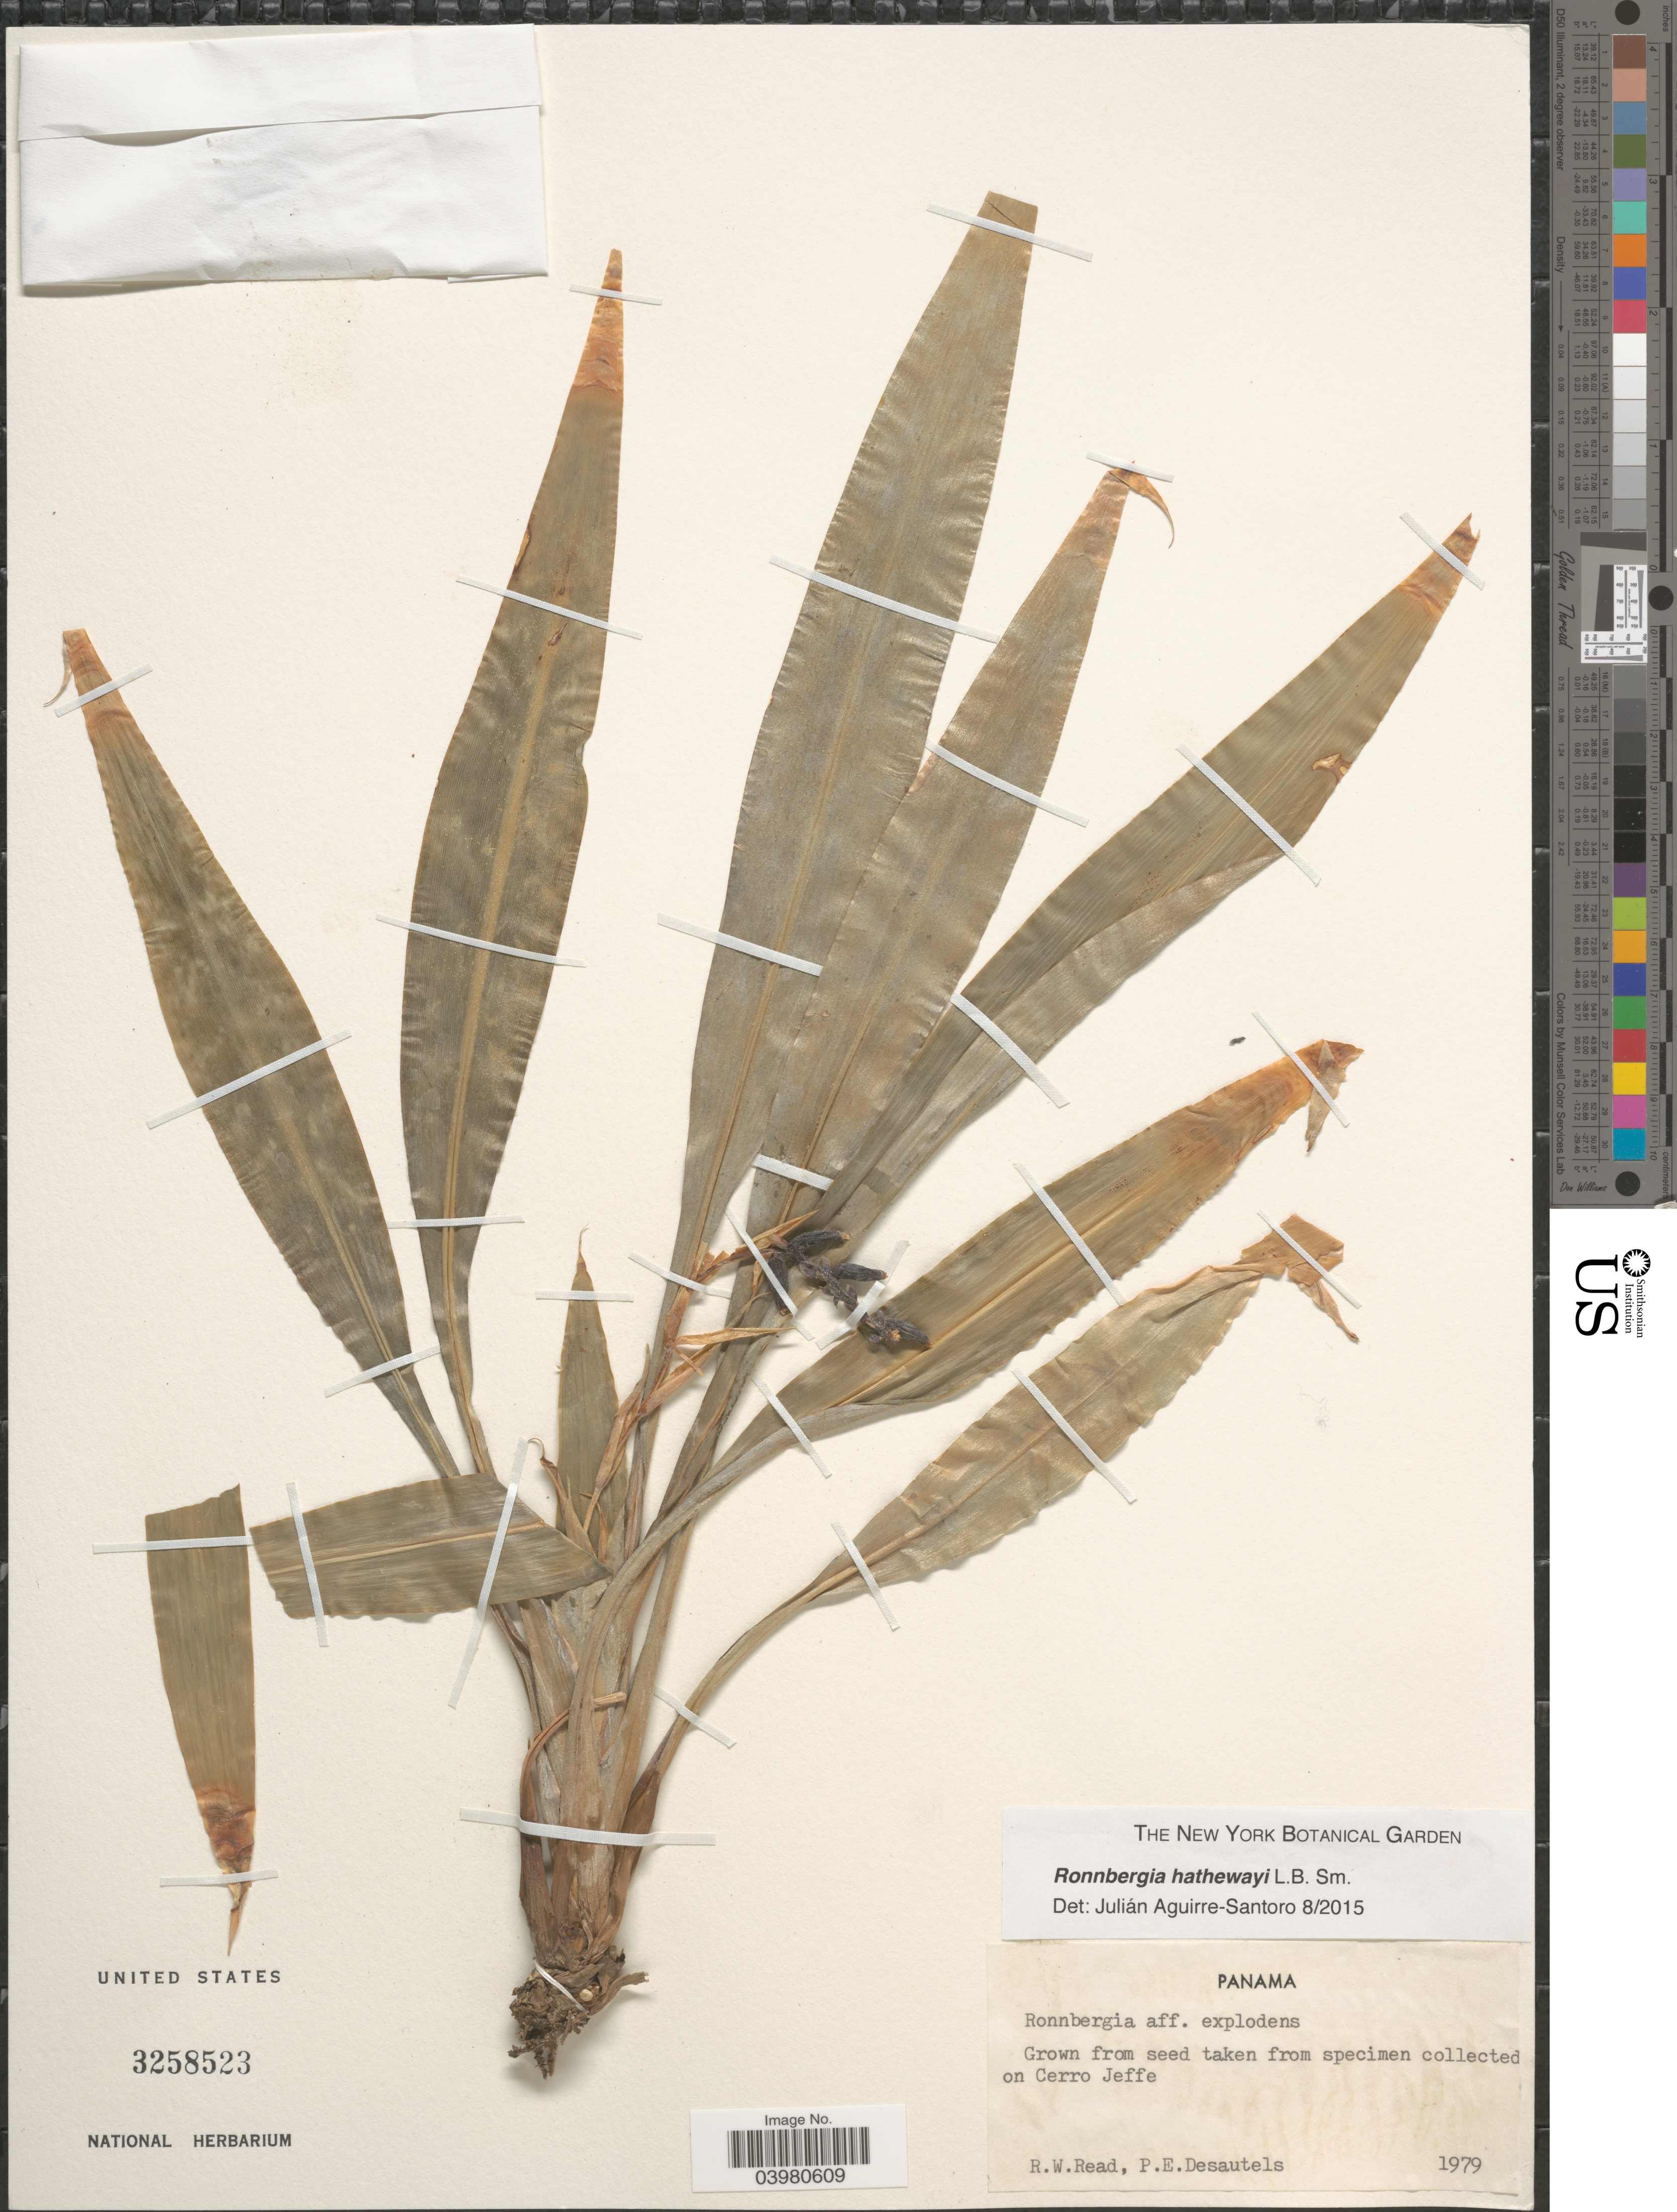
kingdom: Plantae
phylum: Tracheophyta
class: Liliopsida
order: Poales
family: Bromeliaceae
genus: Ronnbergia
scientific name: Ronnbergia hathewayi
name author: L.B. Sm.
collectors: R. W. Read & P. Desautels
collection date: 1979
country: Panama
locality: On Cerro Jeffe.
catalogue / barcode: US 3258523